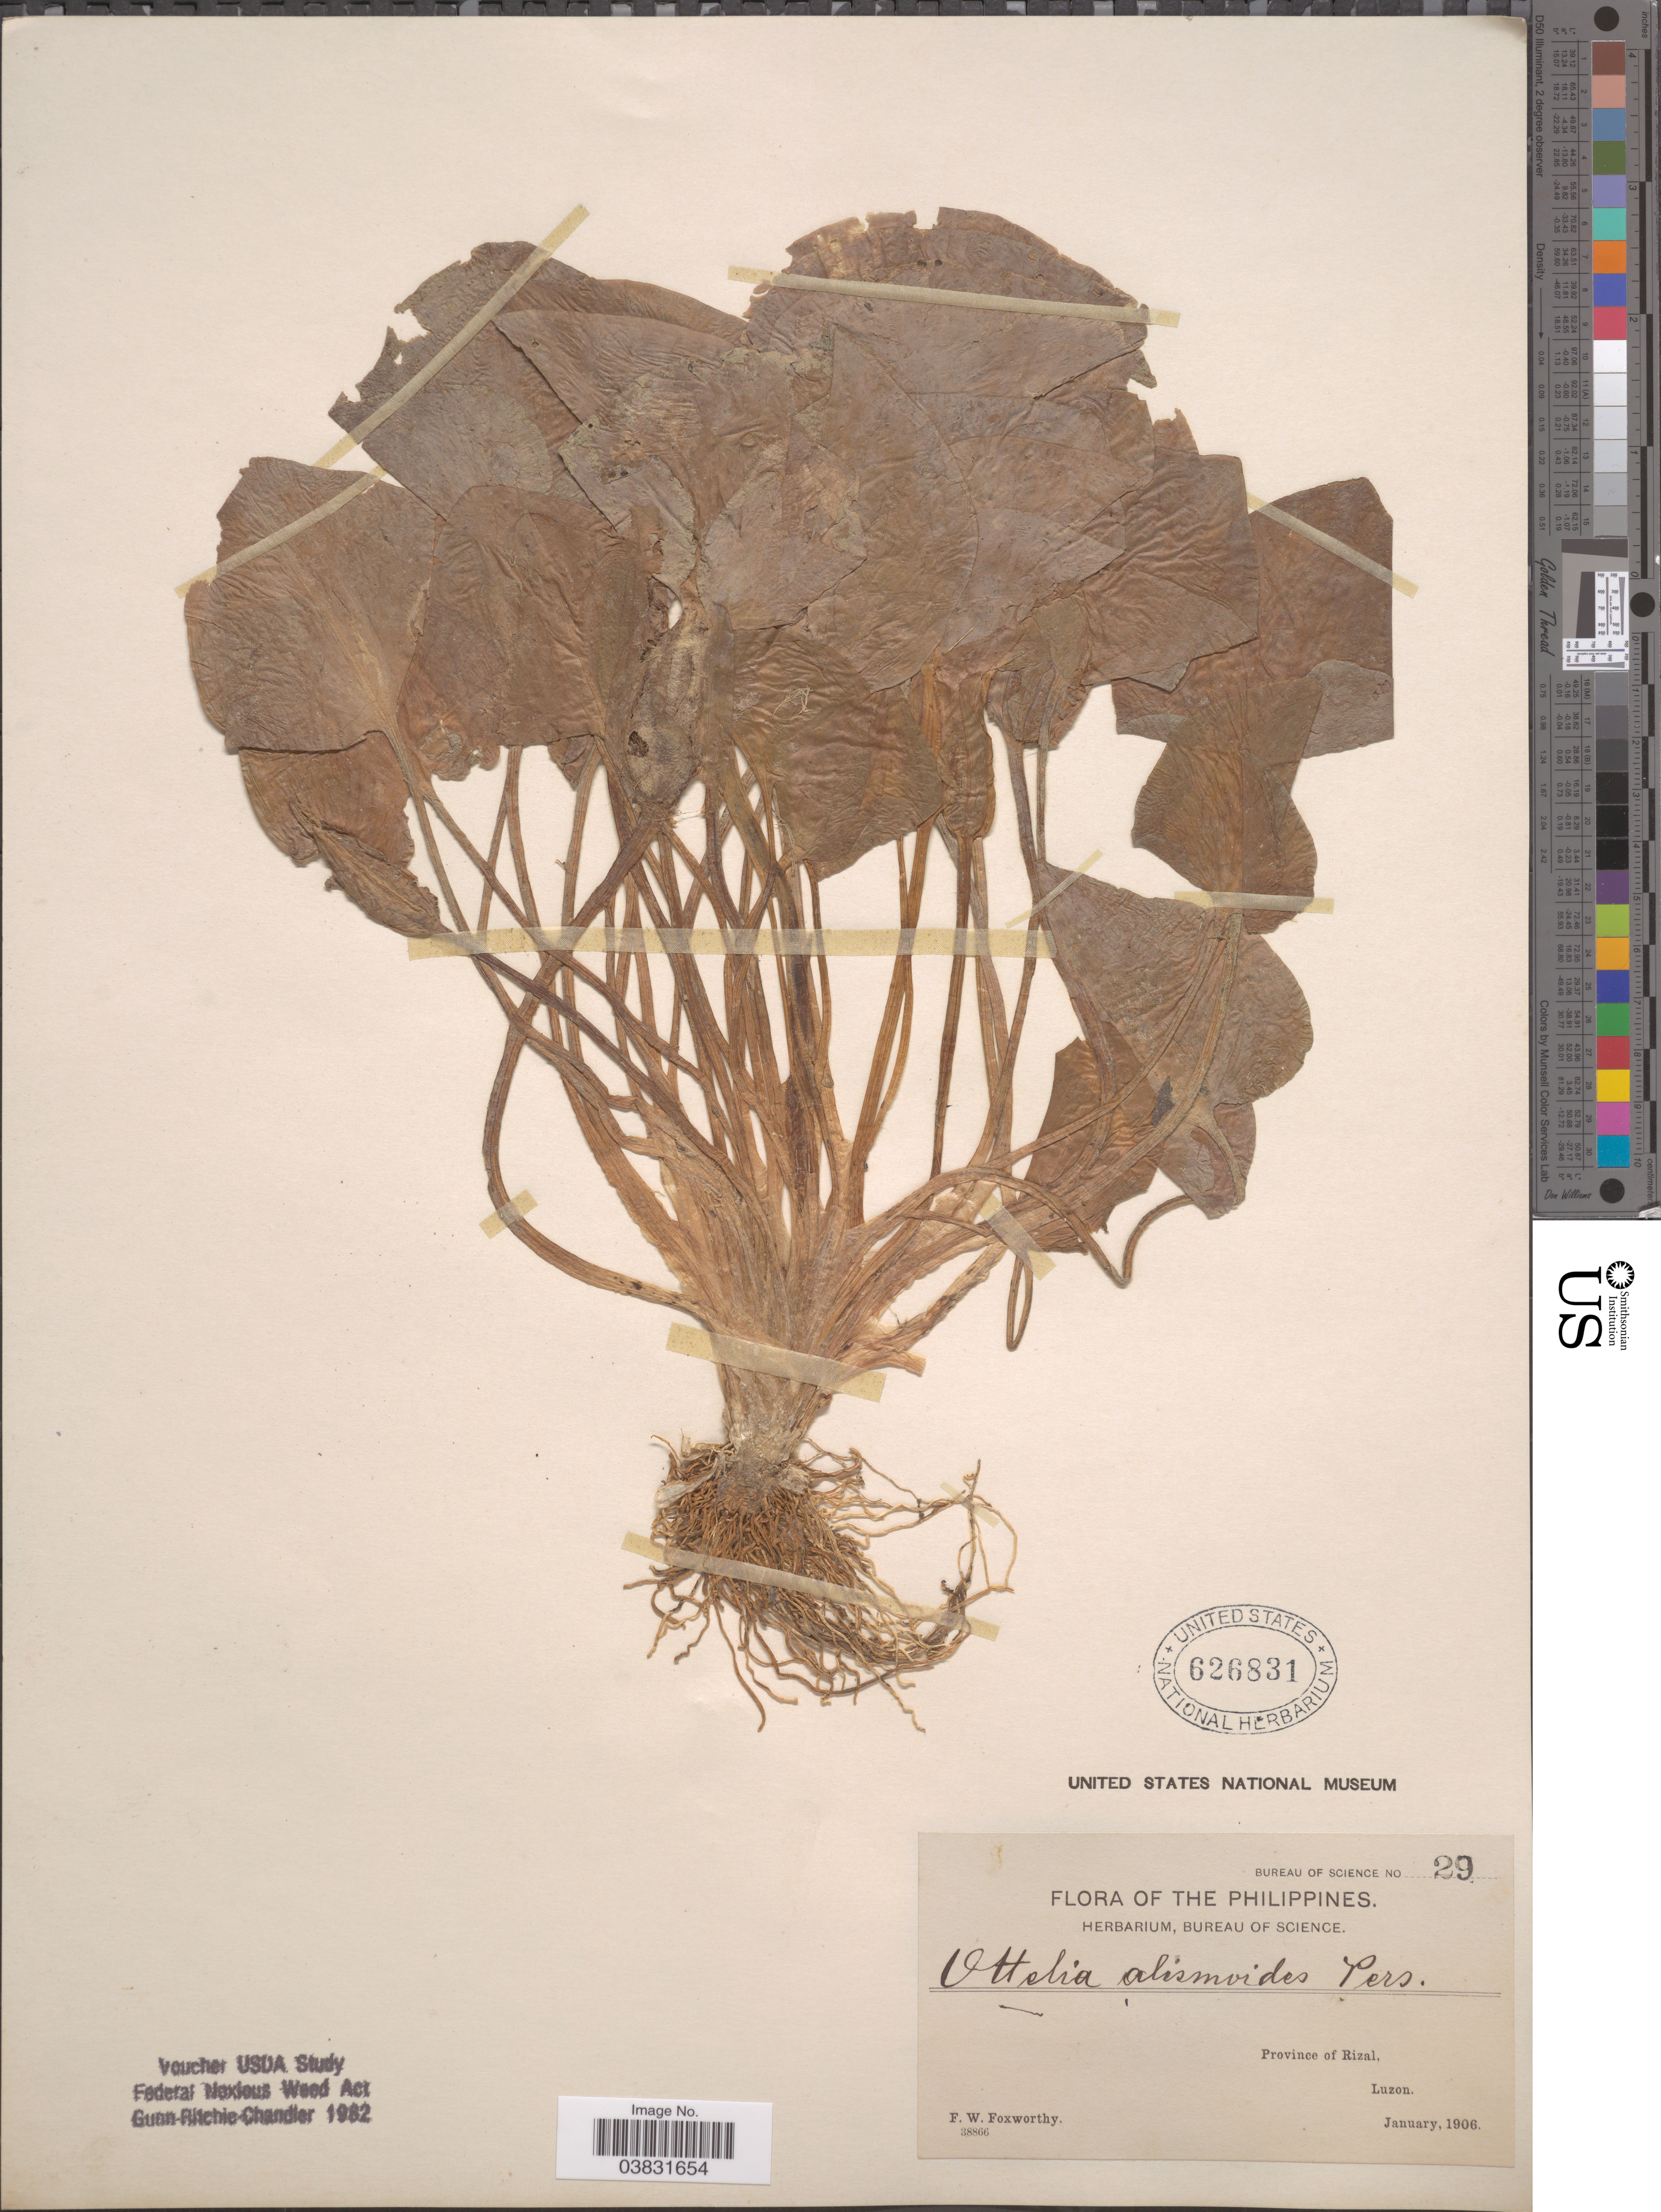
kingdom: Plantae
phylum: Tracheophyta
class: Liliopsida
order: Alismatales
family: Hydrocharitaceae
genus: Ottelia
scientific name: Ottelia alismoides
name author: Pers.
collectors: F. W. Foxworthy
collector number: Bureau of Science 29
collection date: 1906-01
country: Philippines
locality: Province of Rizal, Luzon.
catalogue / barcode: US 626831